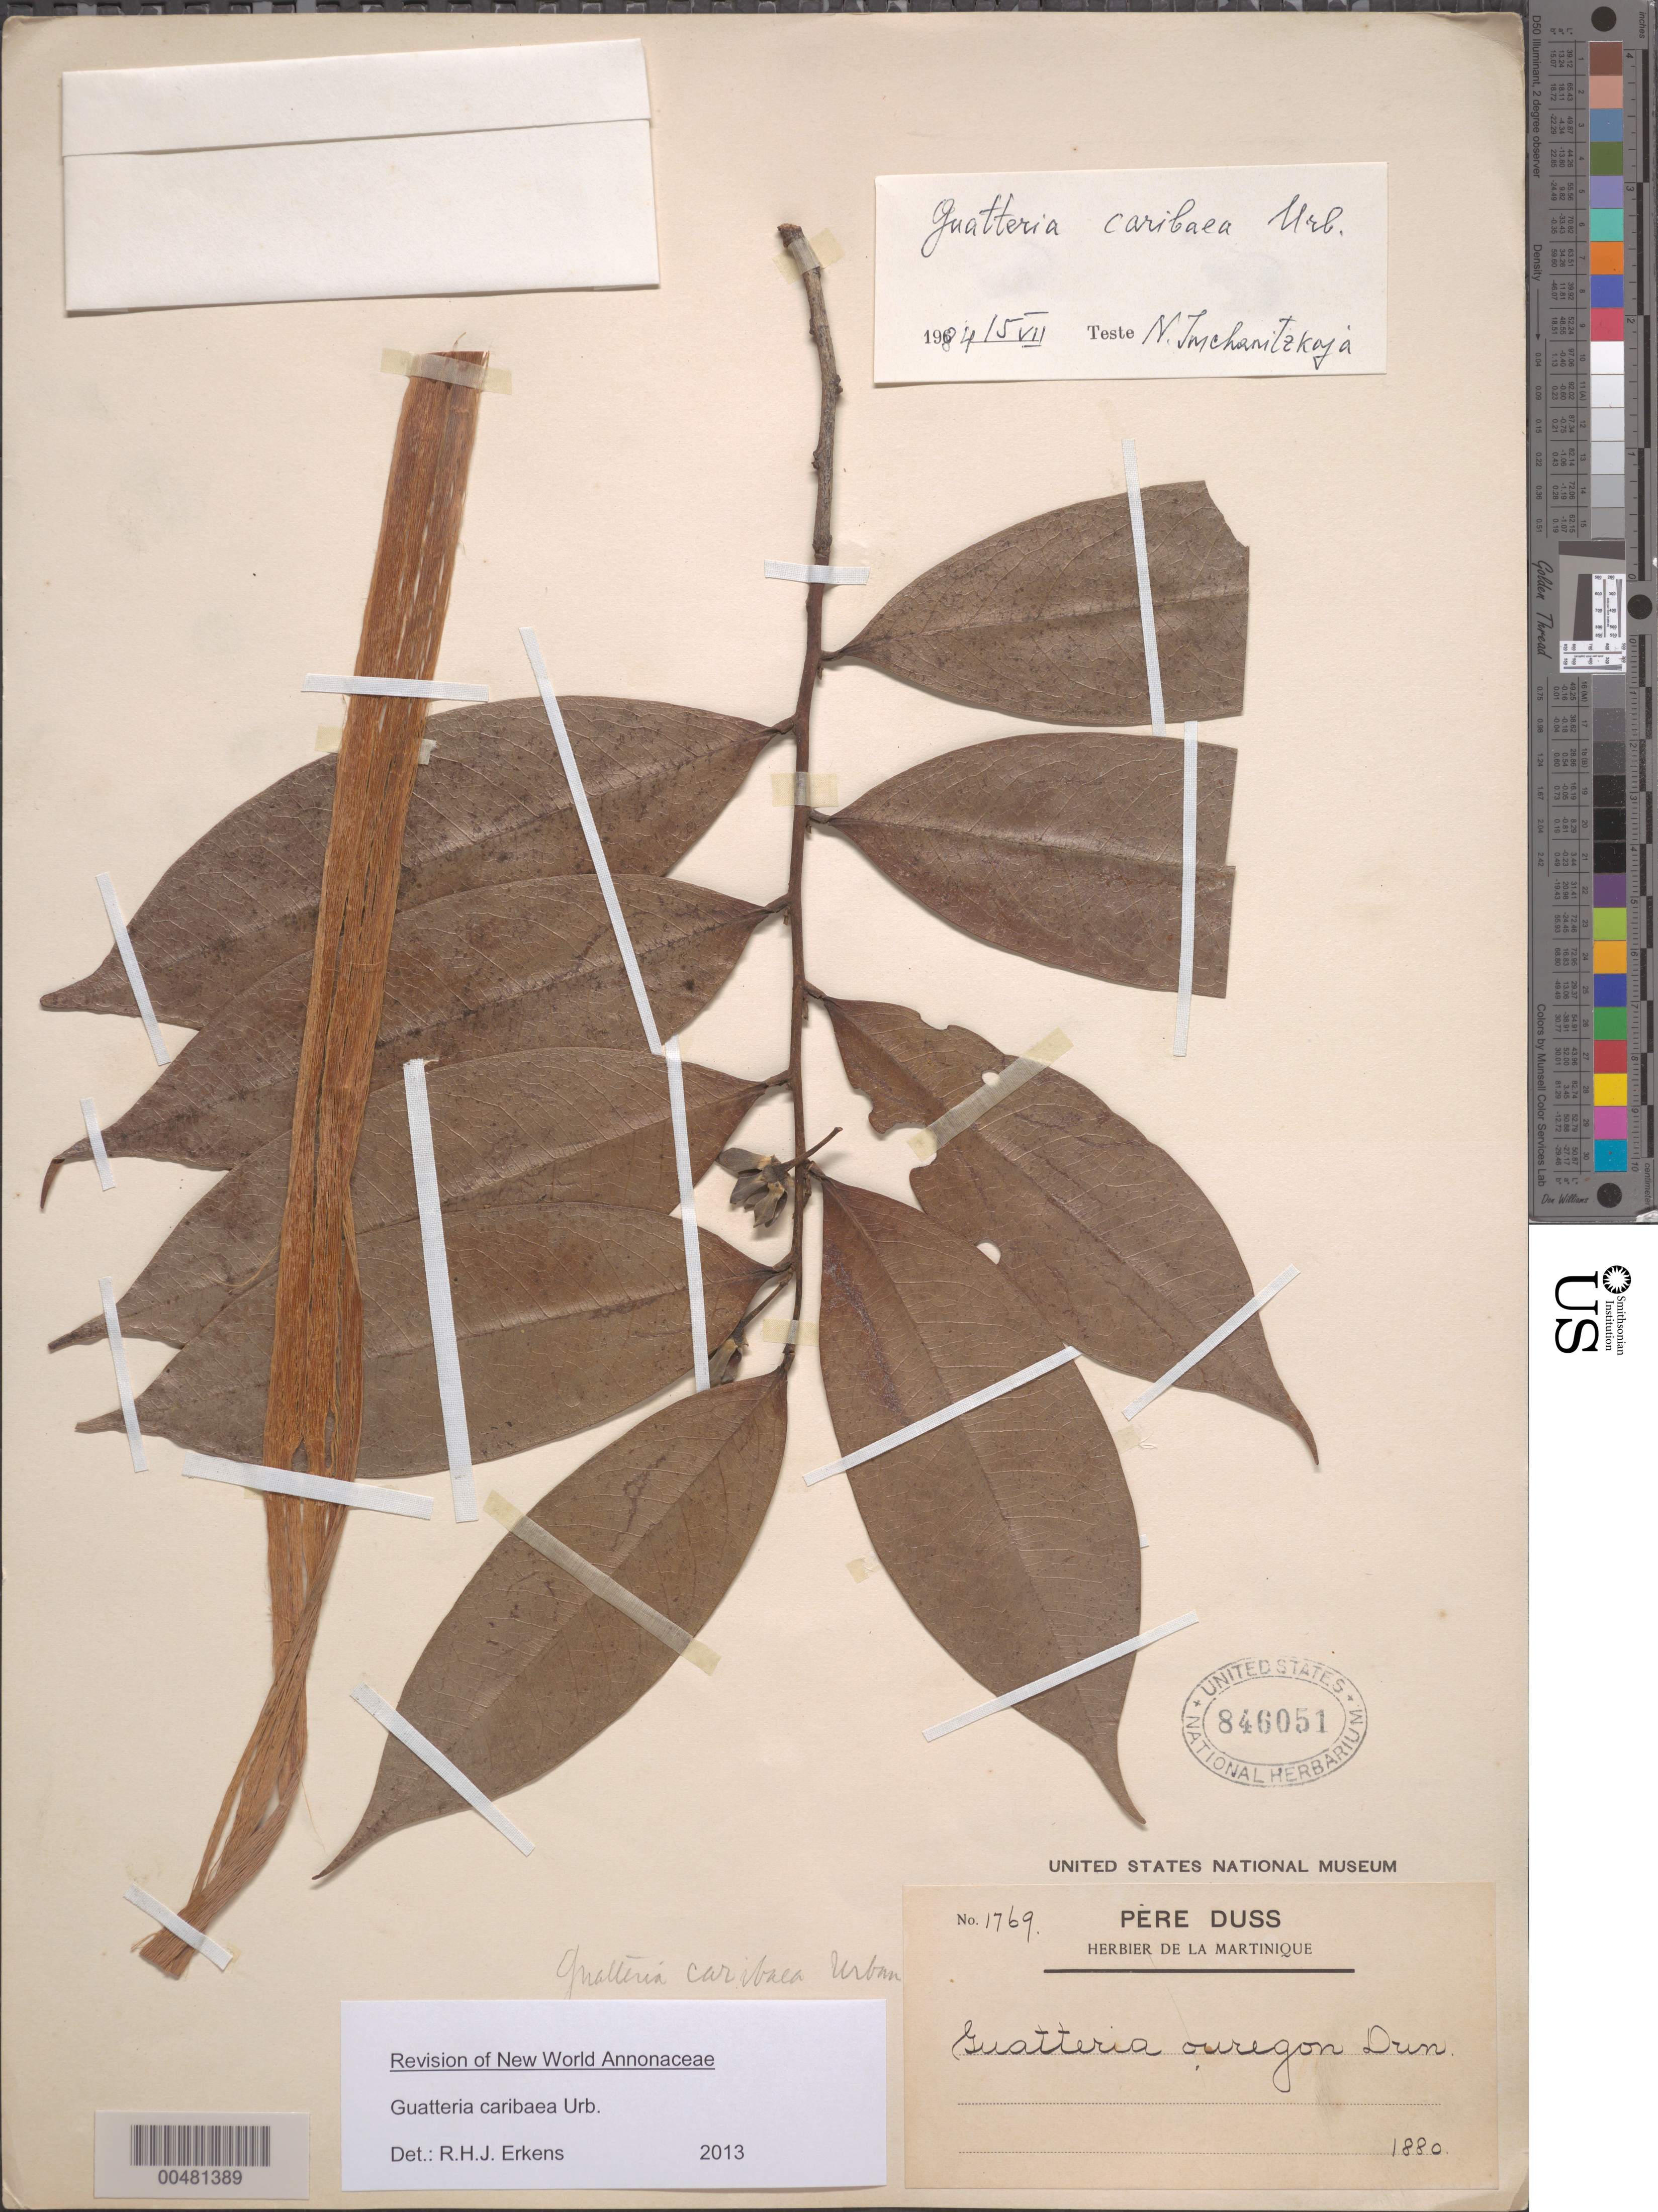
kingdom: Plantae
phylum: Tracheophyta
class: Magnoliopsida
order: Magnoliales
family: Annonaceae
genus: Guatteria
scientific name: Guatteria caribaea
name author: Urb.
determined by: Erkens, R. H. J.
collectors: Père Duss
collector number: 1769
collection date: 1880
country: Martinique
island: Martinique I.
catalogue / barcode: US 846051